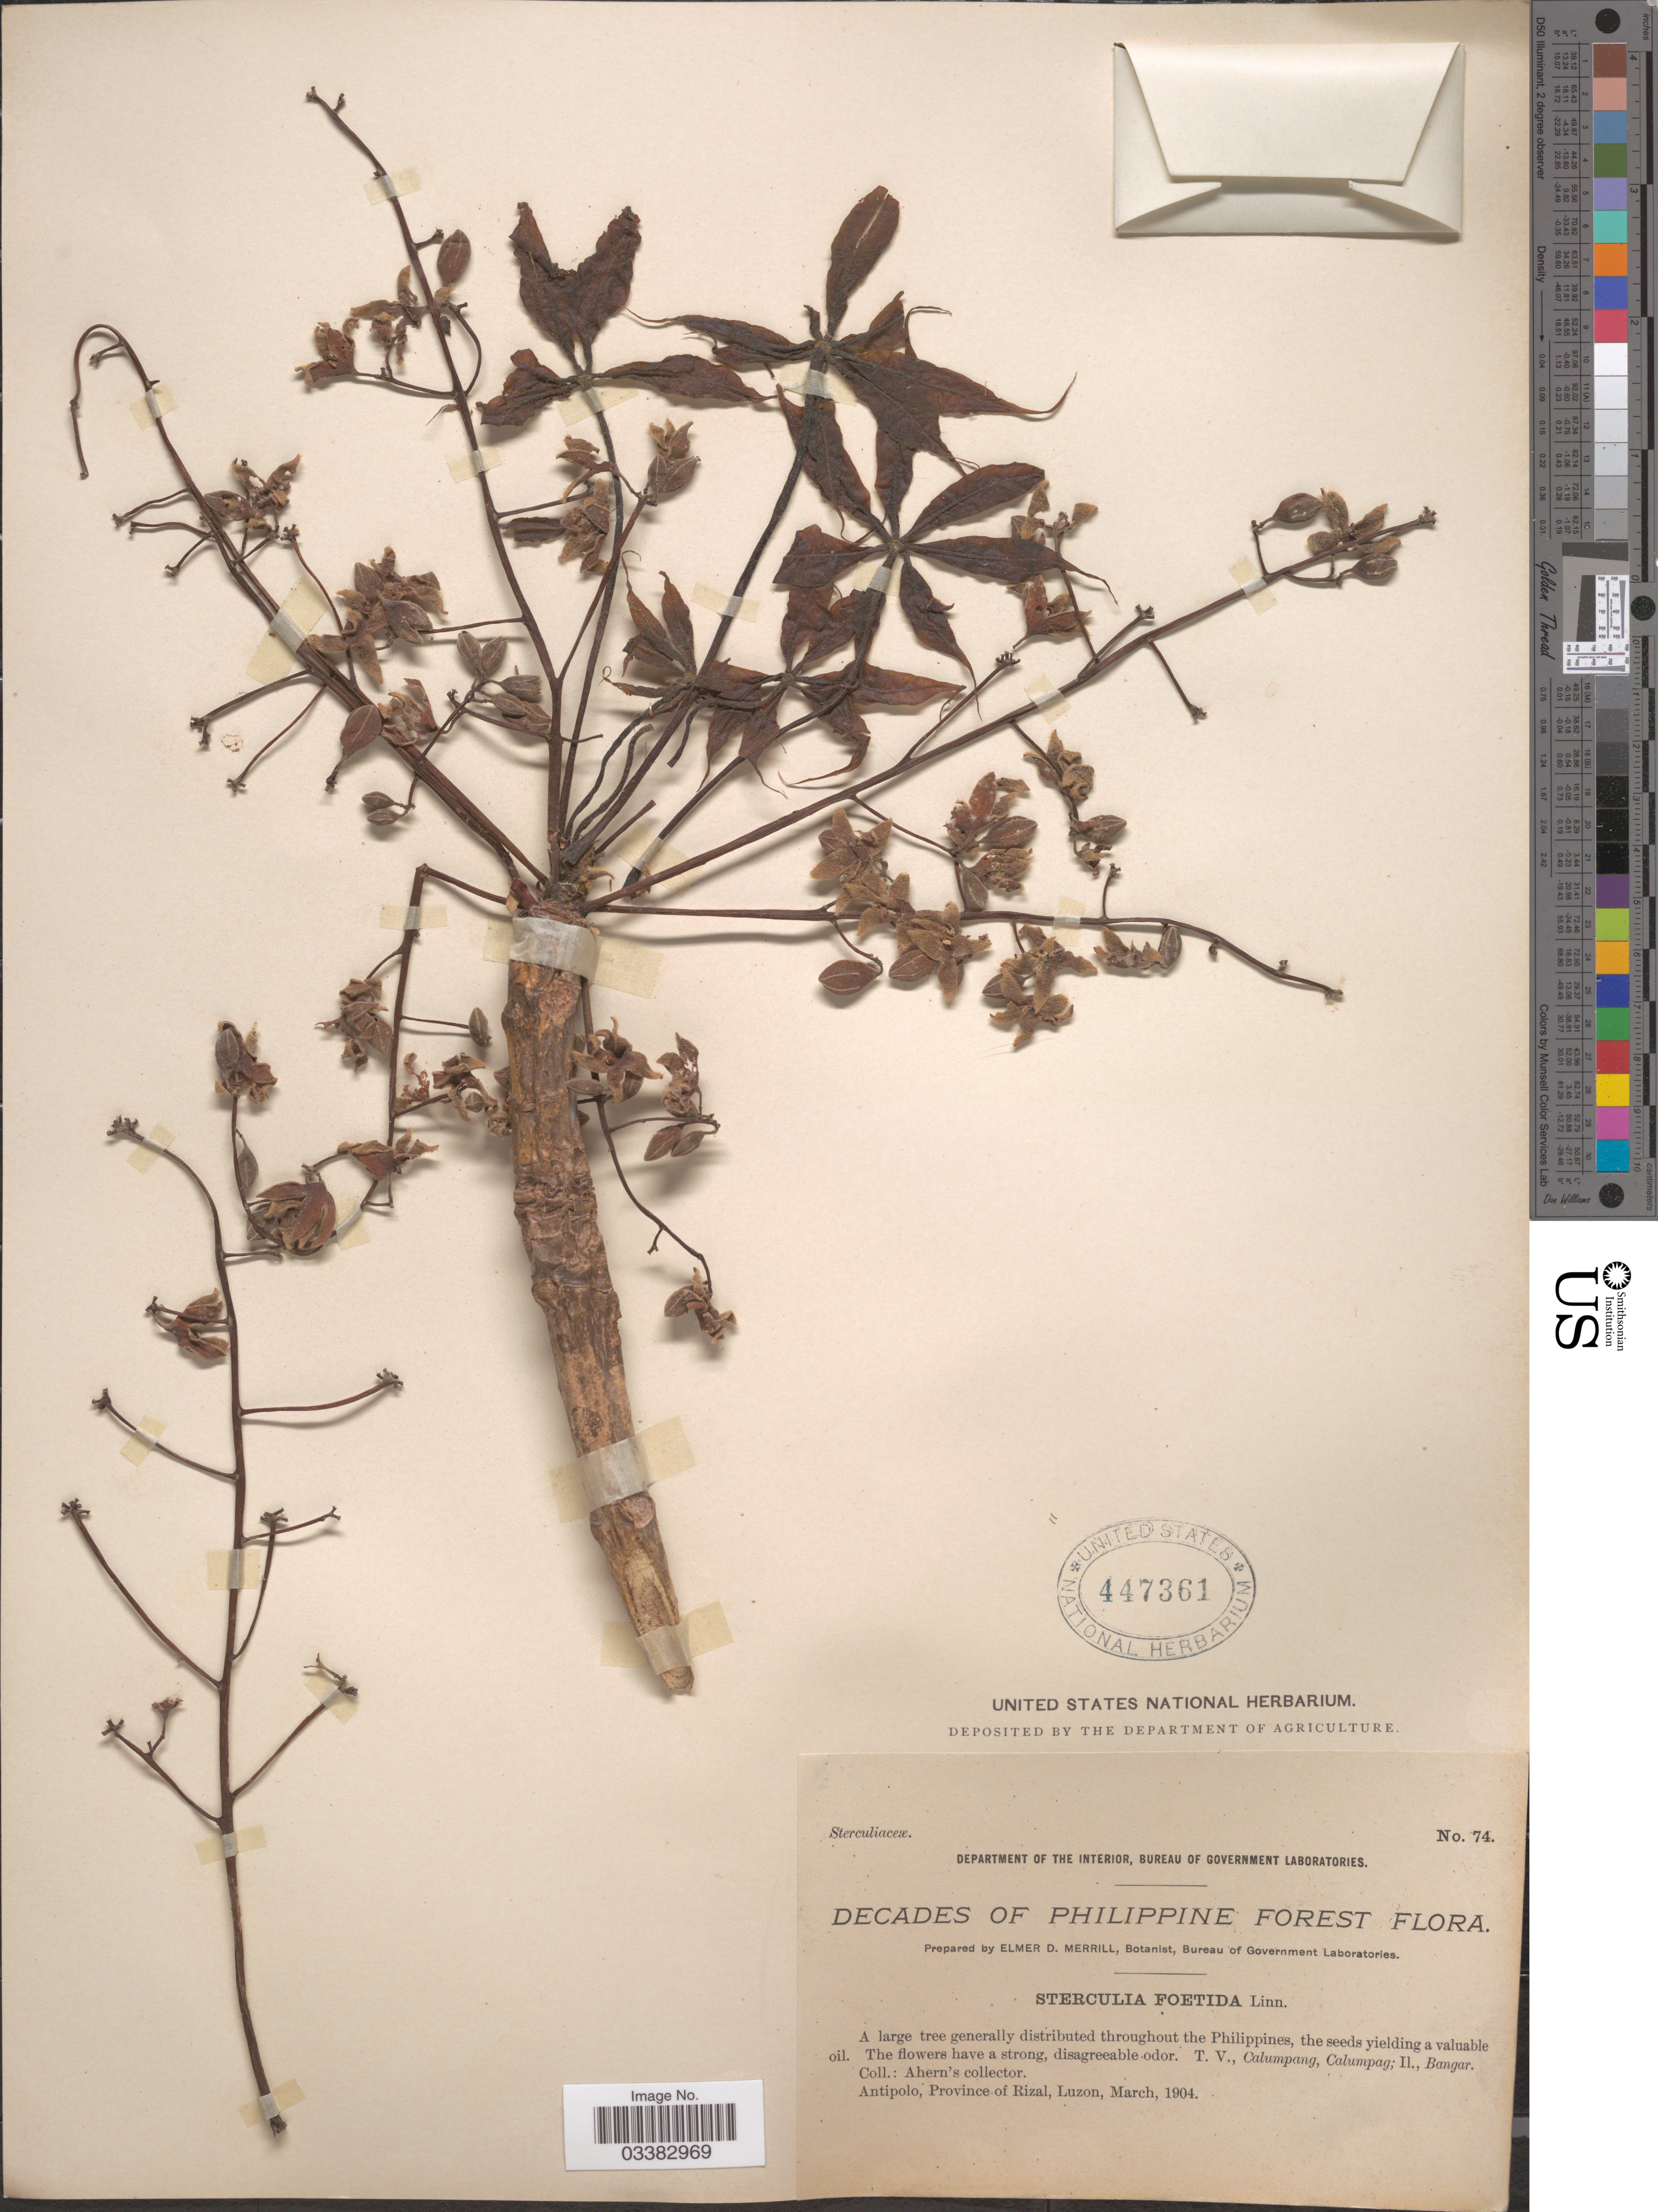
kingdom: Plantae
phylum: Tracheophyta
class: Magnoliopsida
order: Malvales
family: Malvaceae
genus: Sterculia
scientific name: Sterculia foetida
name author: L.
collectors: Ahern's collector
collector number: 74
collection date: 1904-03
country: Philippines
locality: Decades of Philippine Forest, Antipolo, Province of Rizal, Luzon.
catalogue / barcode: US 447361